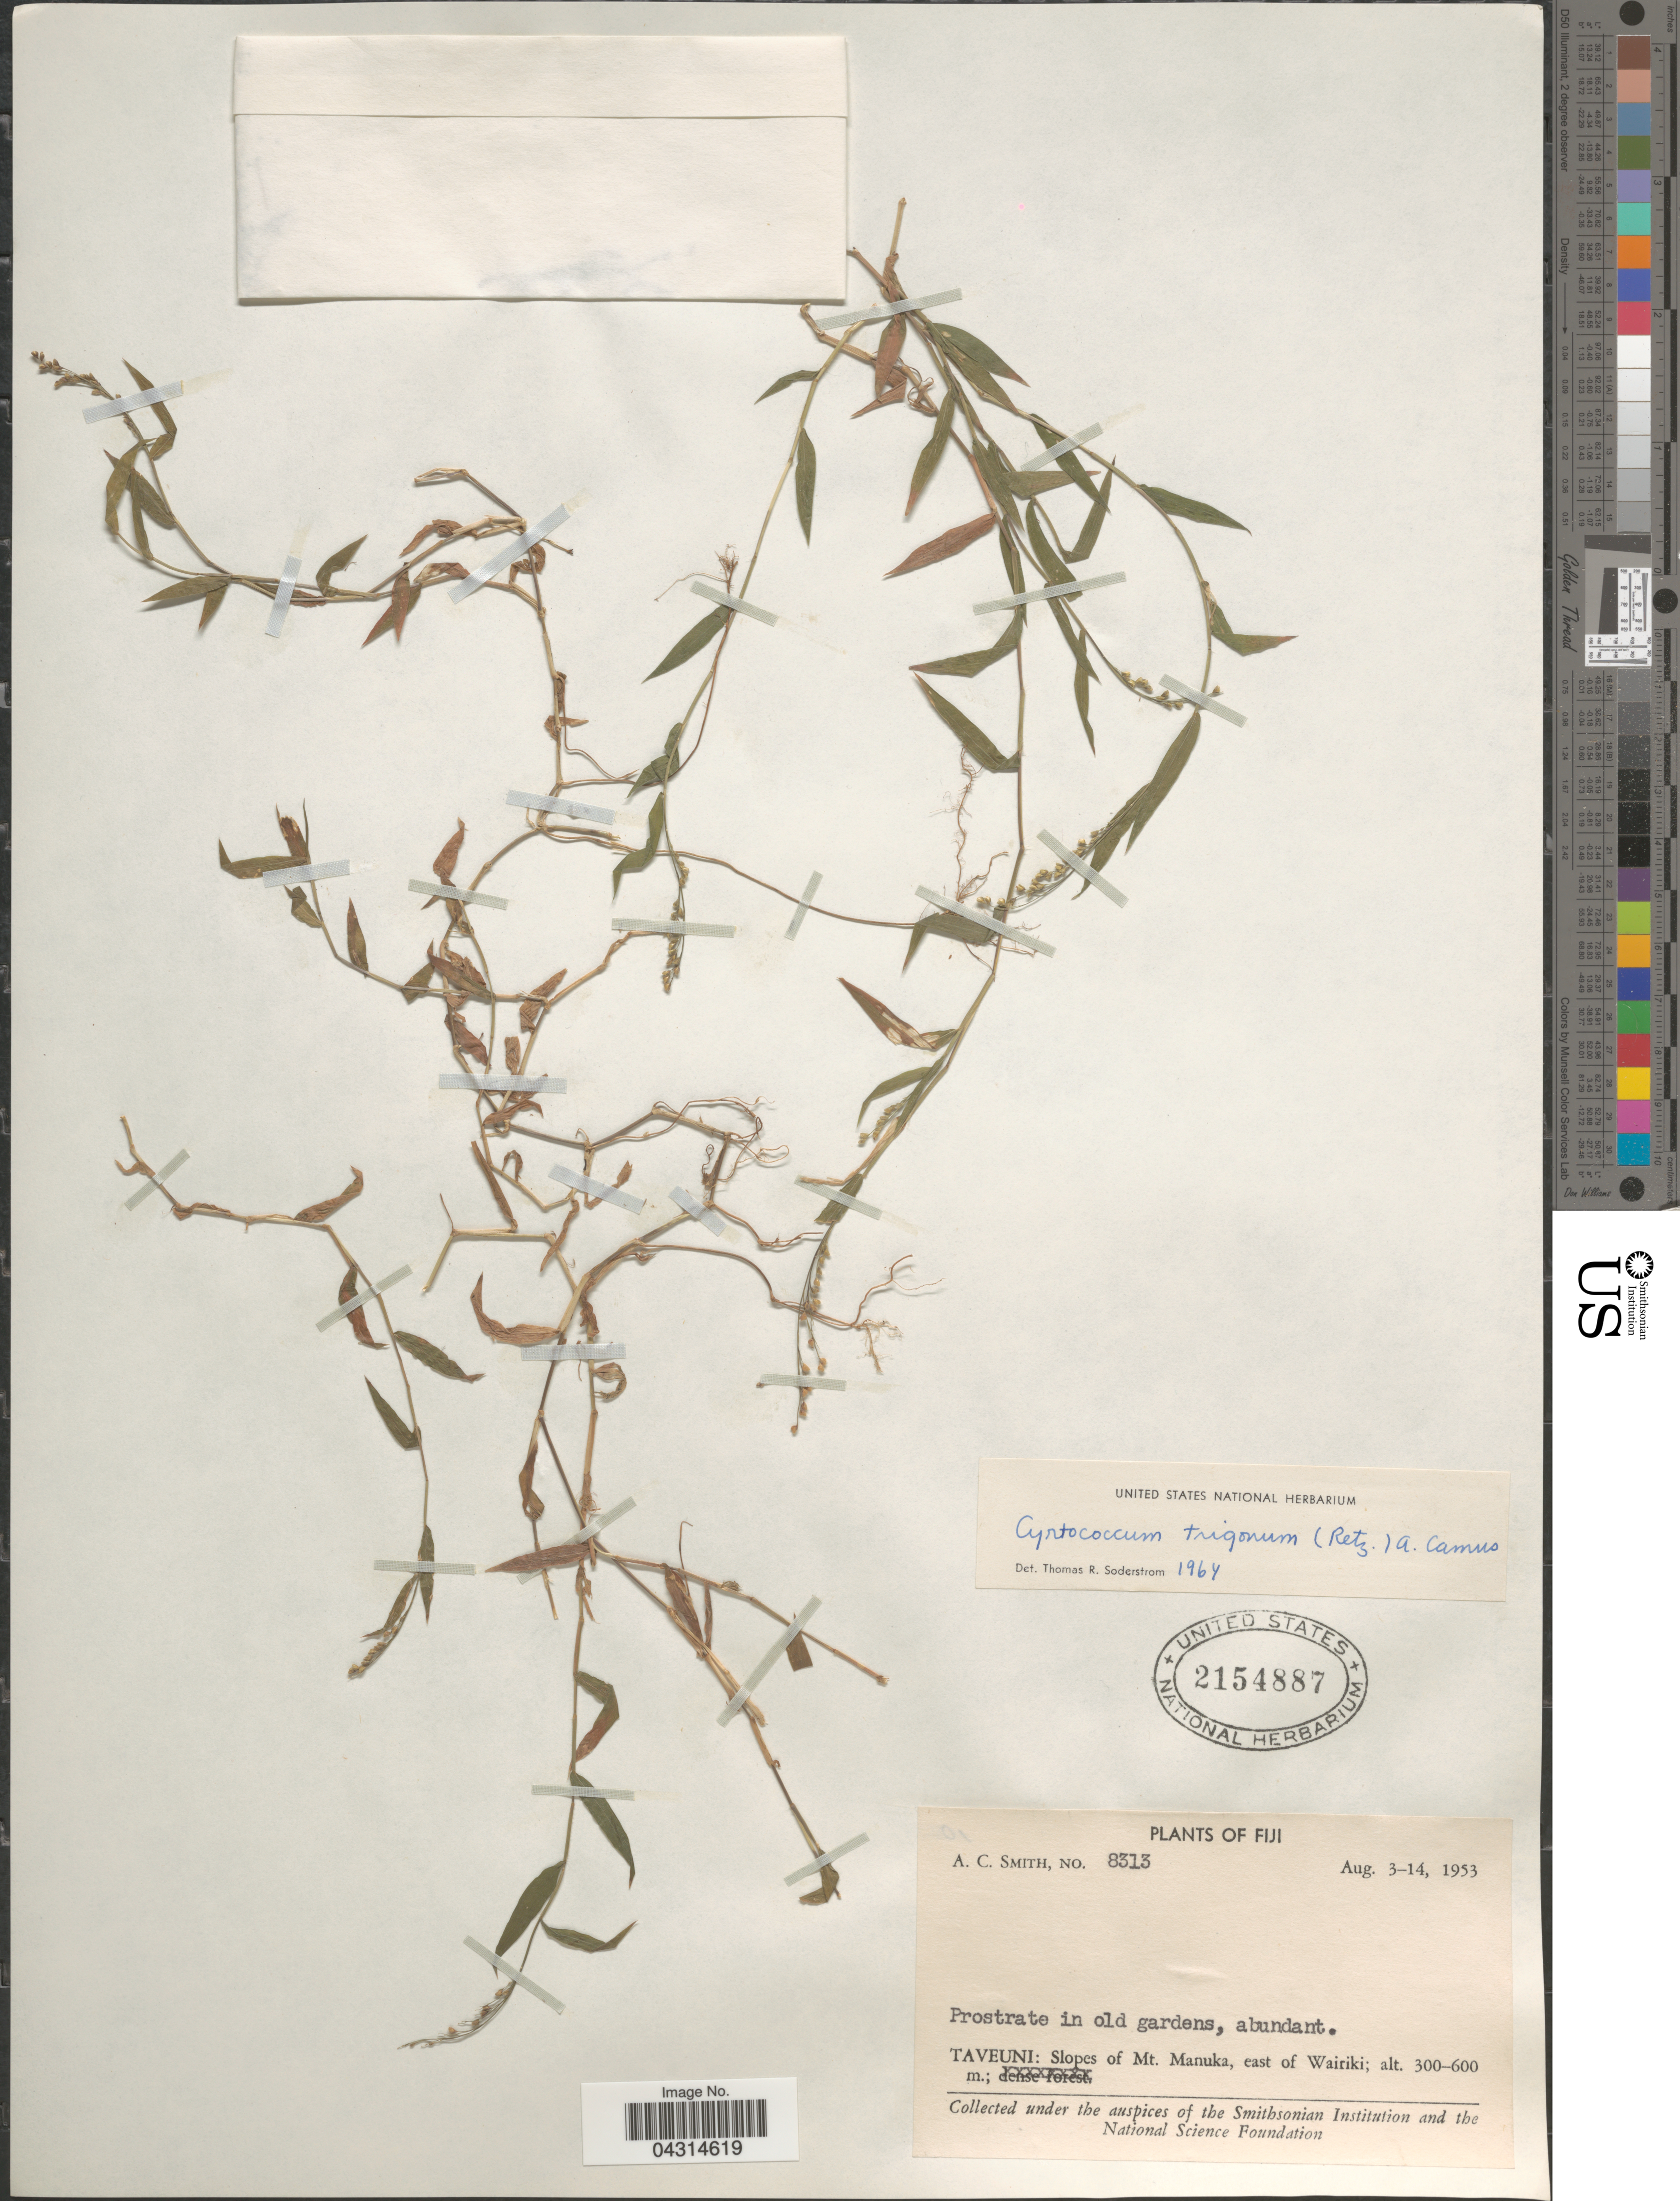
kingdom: Plantae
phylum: Tracheophyta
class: Liliopsida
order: Poales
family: Poaceae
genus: Cyrtococcum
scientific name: Cyrtococcum trigonum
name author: (Retz.) A. Camus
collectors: A. C. Smith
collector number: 8313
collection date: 1953-08-03/1953-08-14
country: Fiji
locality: Taveuni: Slopes of Mt. Manuka, east of Wairiki.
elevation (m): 300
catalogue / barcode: US 2154887